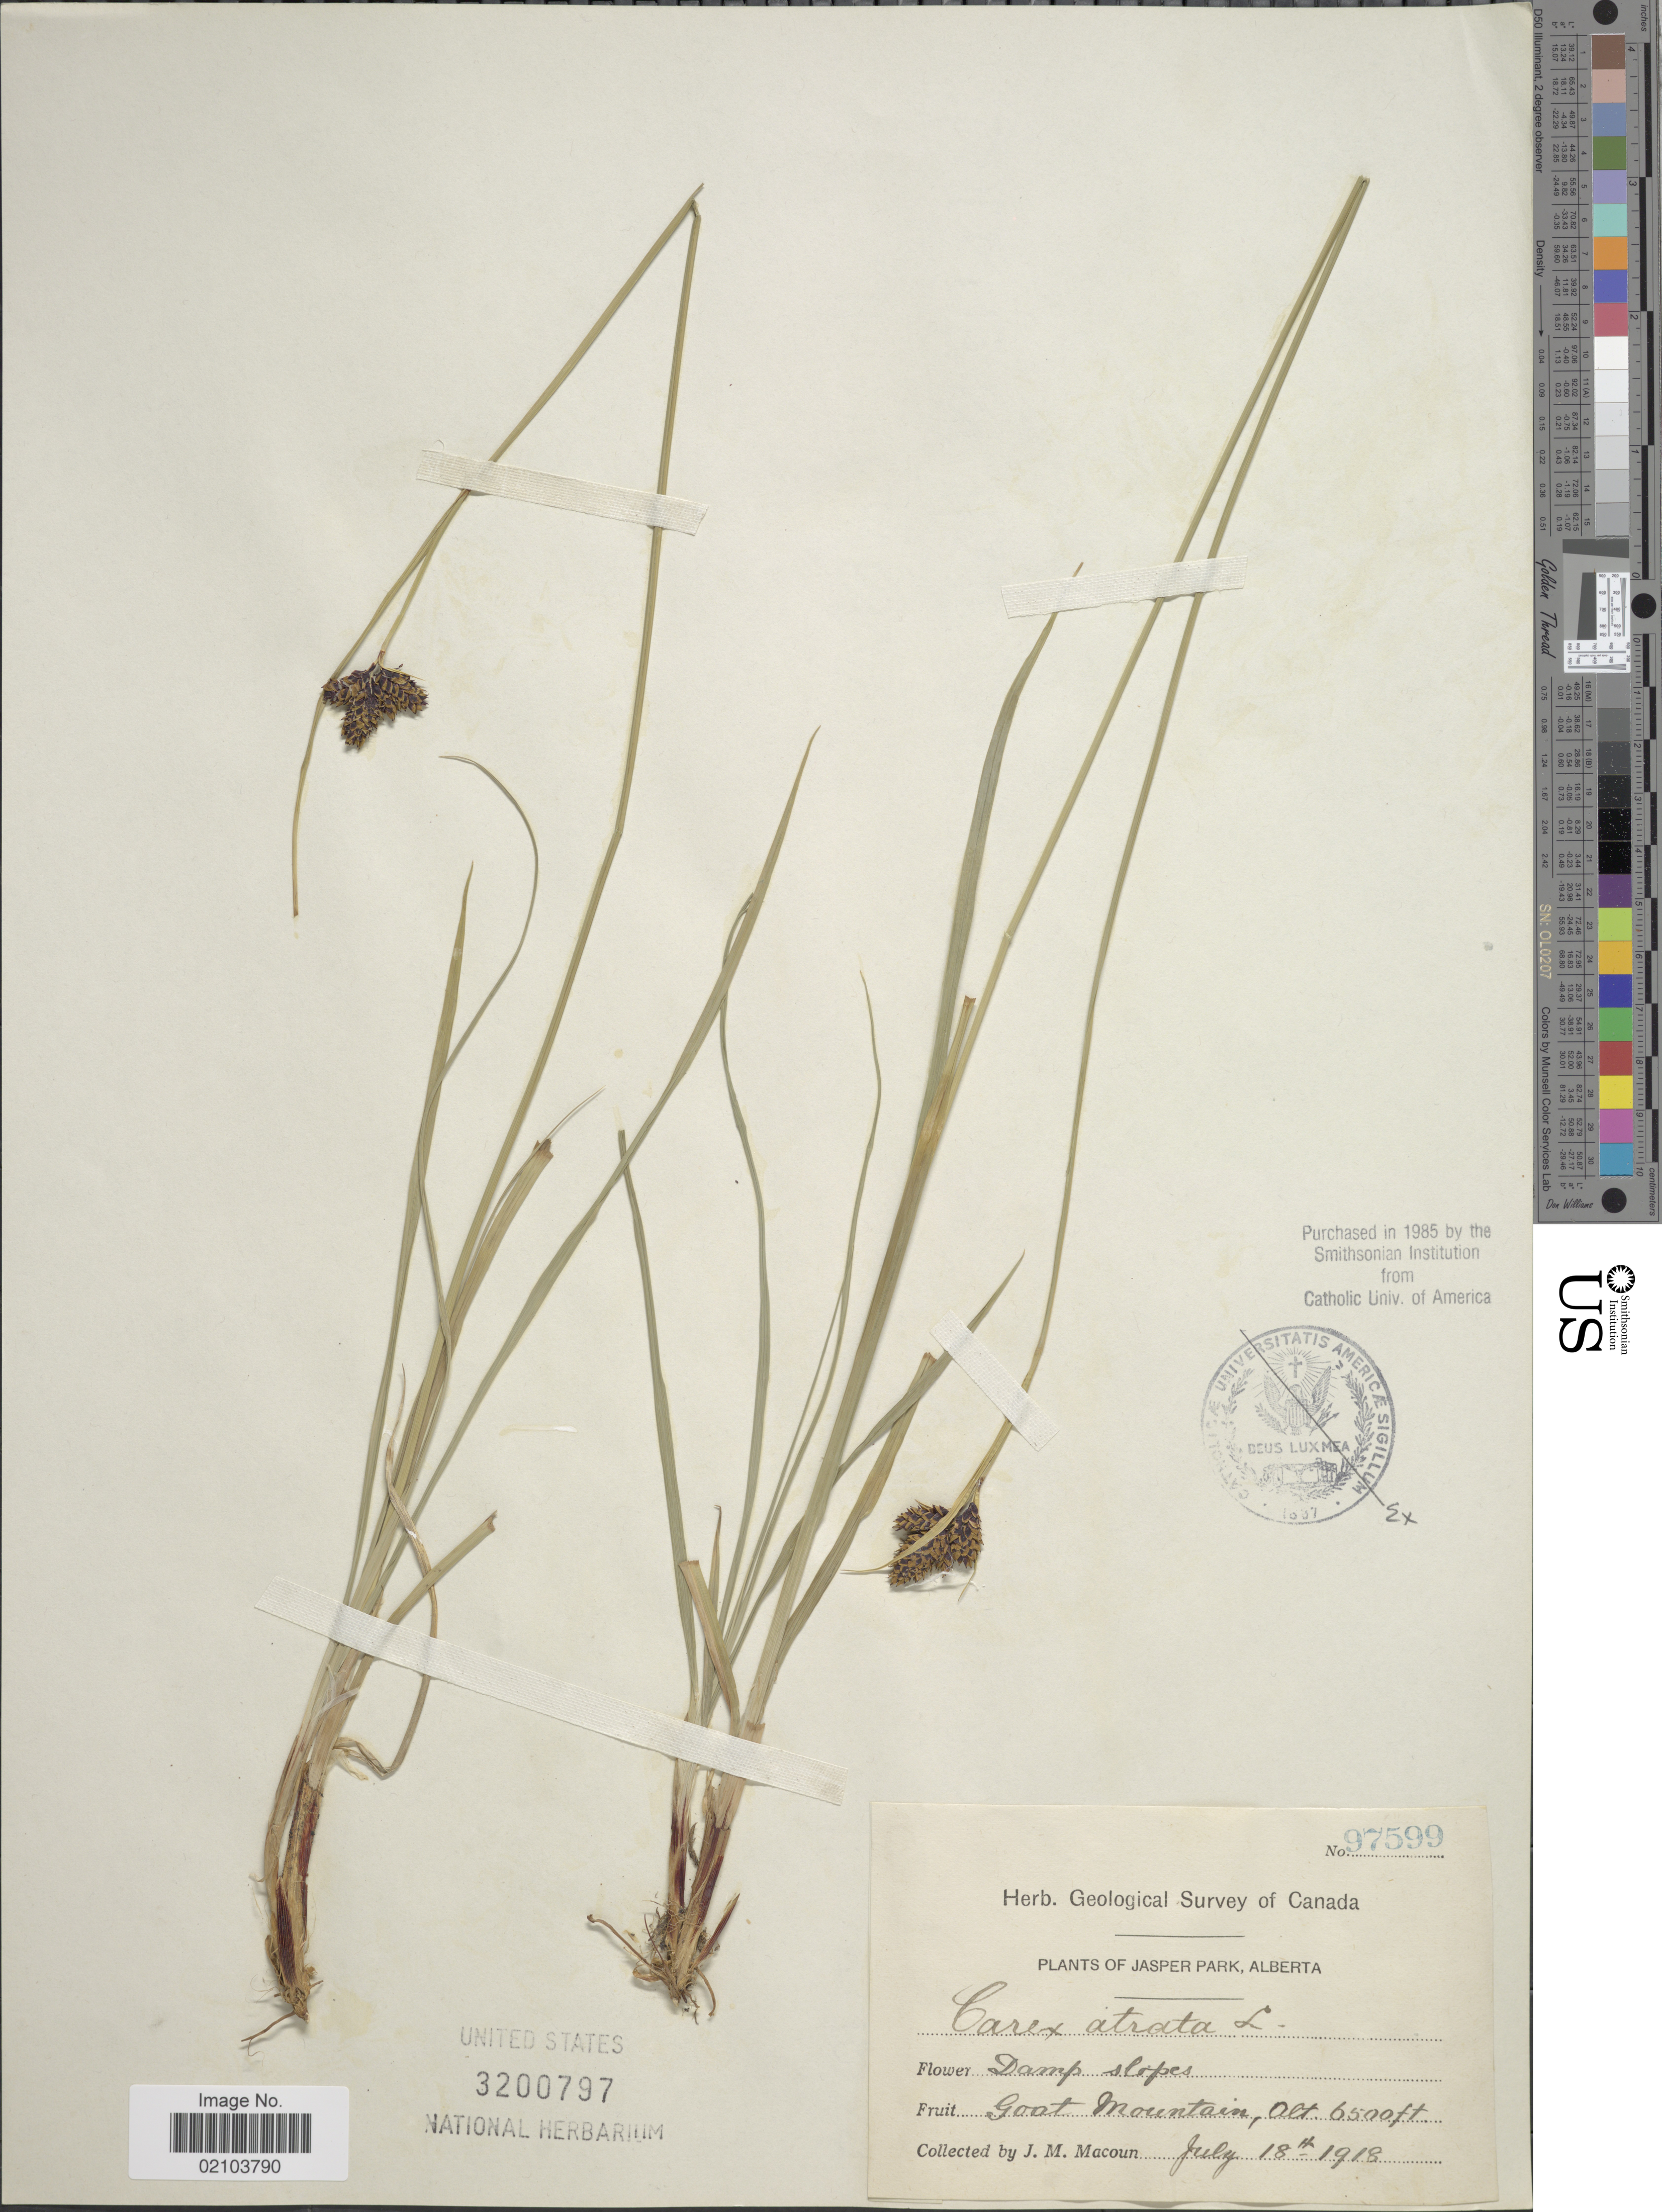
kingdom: Plantae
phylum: Tracheophyta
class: Liliopsida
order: Poales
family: Cyperaceae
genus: Carex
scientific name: Carex atrata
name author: L.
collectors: J. M. Macoun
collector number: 97599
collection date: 1918-07-18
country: Canada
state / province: Alberta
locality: Jasper Park. Goat Mountain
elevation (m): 1981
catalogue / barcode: US 3200797